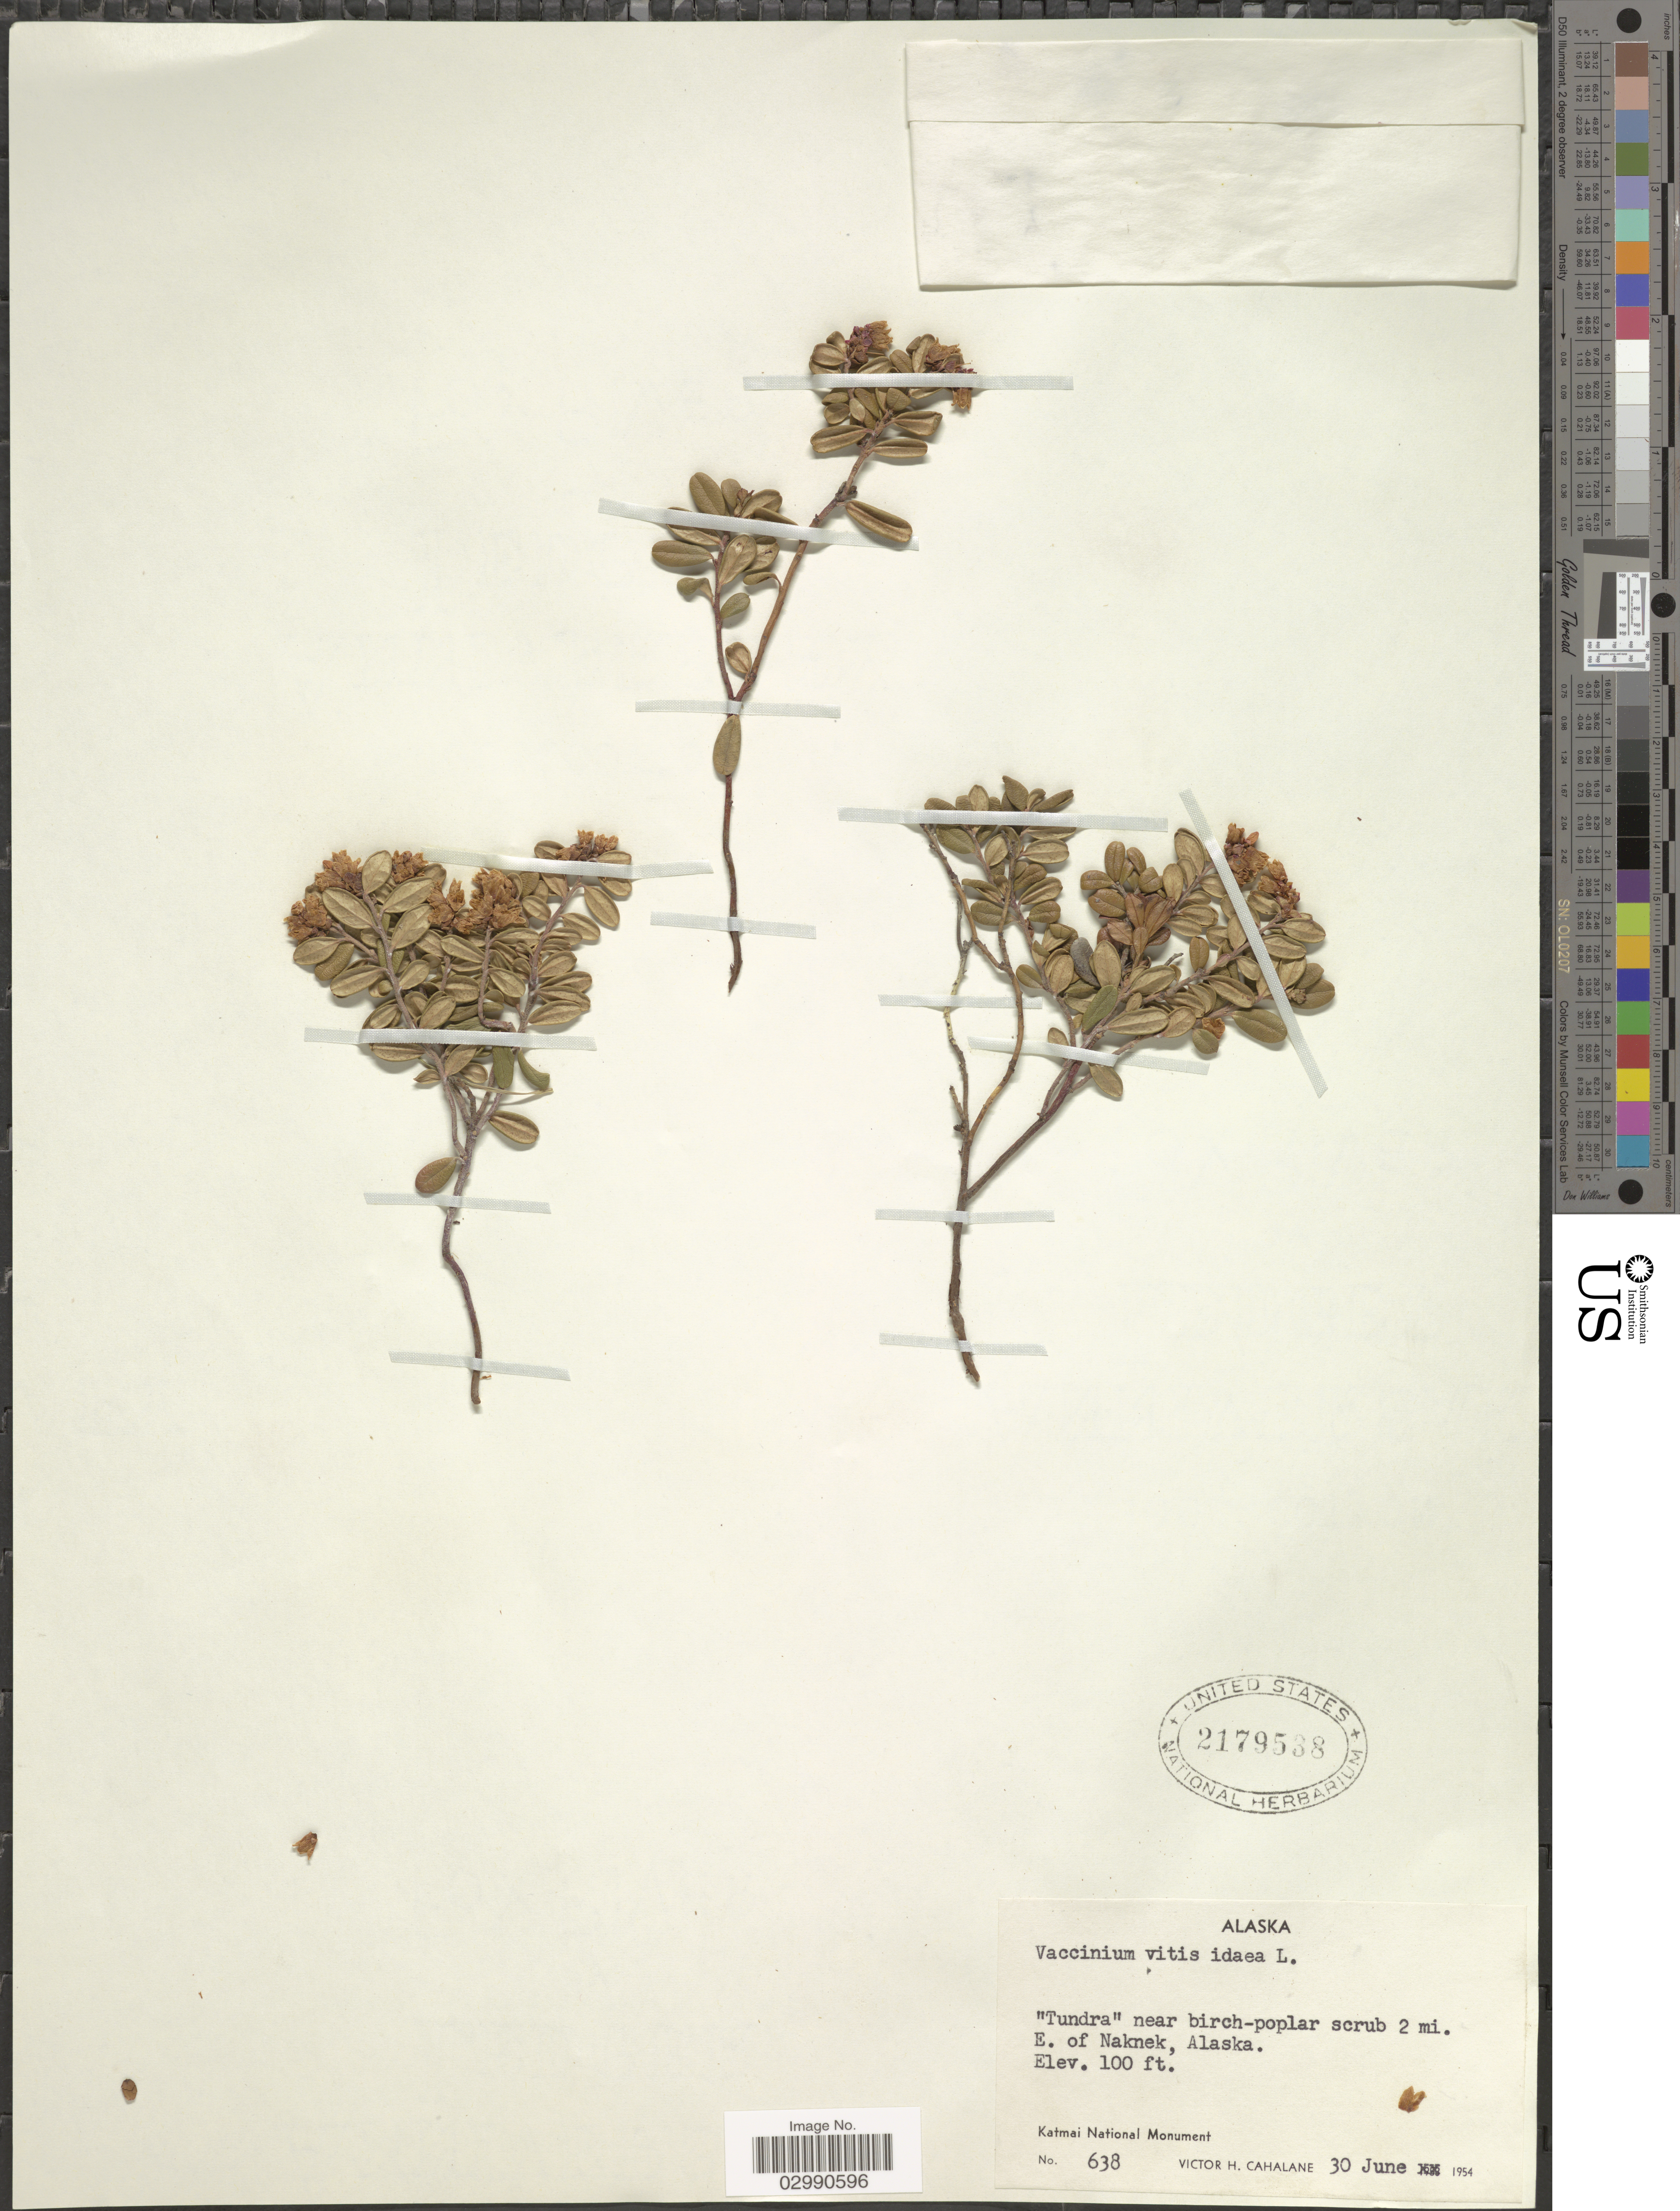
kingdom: Plantae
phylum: Tracheophyta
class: Magnoliopsida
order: Ericales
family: Ericaceae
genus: Vaccinium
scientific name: Vaccinium vitis-idaea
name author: L.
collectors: V. Cahalane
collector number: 638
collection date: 1954-06-30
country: United States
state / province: Alaska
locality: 2 mi. E. of Naknek. Katmai National Monument.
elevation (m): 30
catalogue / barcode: US 2179538